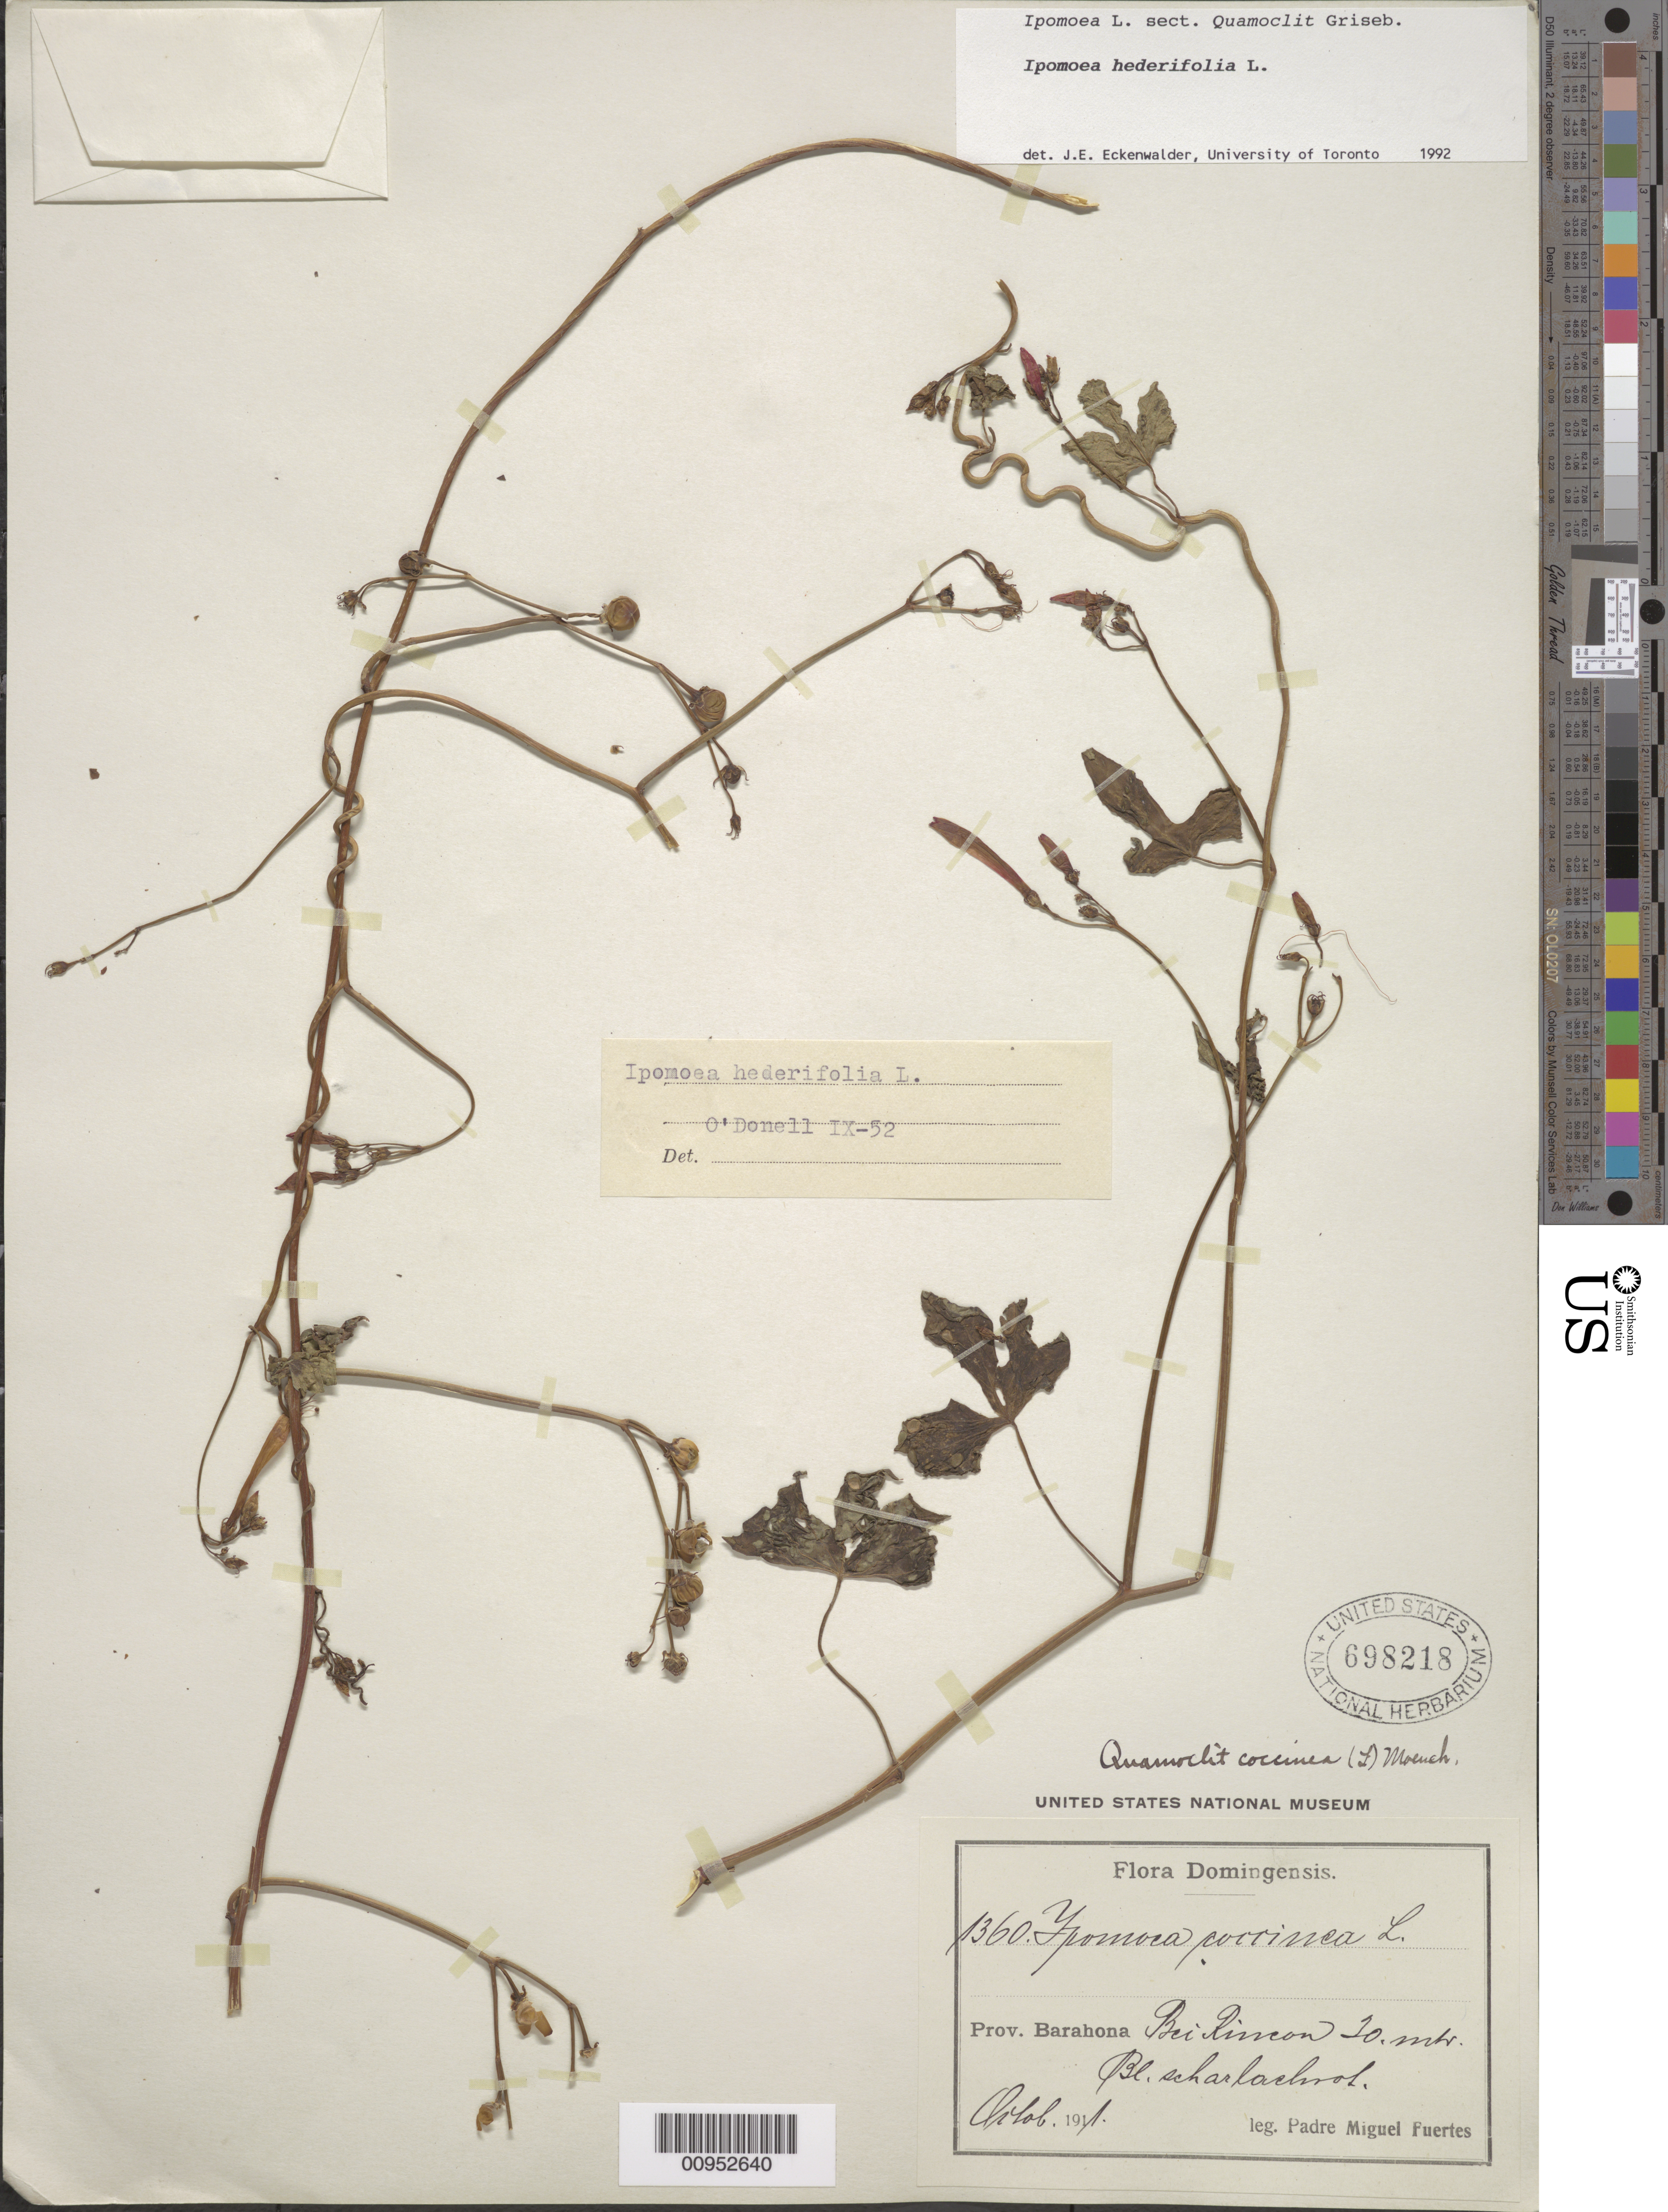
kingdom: Plantae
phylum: Tracheophyta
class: Magnoliopsida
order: Solanales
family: Convolvulaceae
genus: Ipomoea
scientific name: Ipomoea hederifolia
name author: L.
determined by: Eckenwalder, James E.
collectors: M. D. Fuertes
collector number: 1360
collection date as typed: Oct 1911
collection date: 1911-10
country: Dominican Republic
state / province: Barahona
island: Hispaniola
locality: Bei Rincon 20 m Bl. Scharlachrot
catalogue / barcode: US 698218